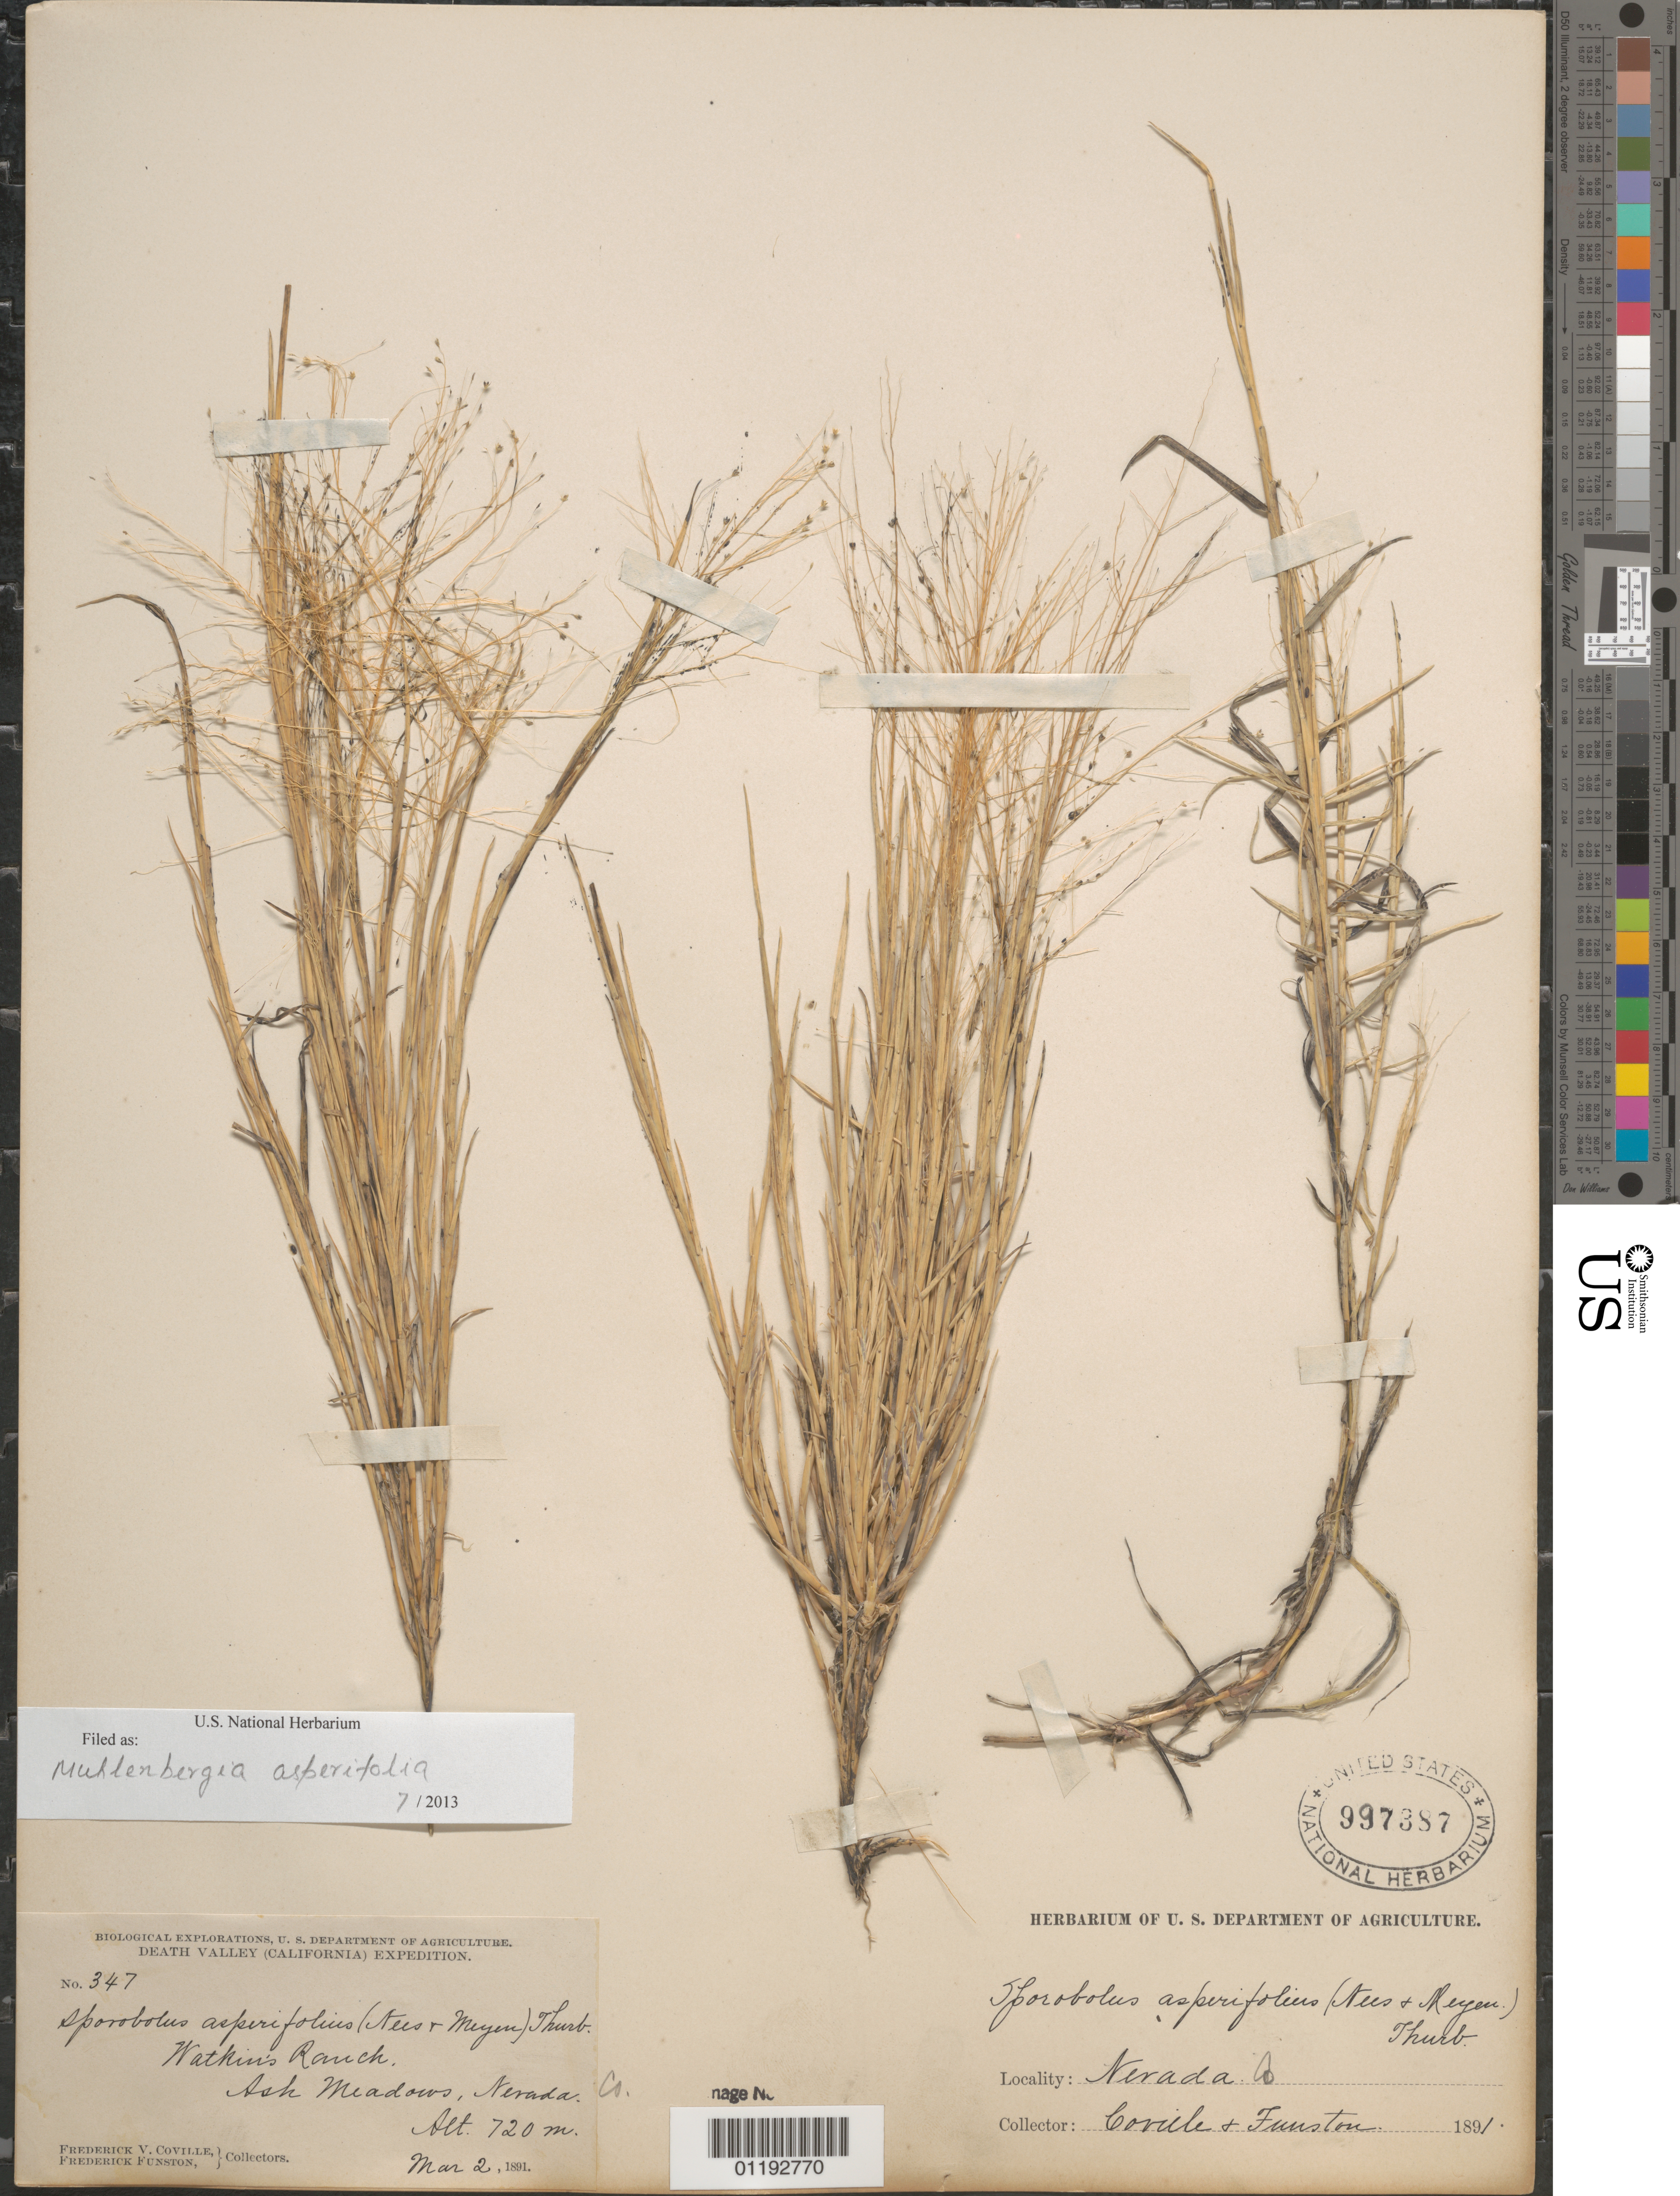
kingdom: Plantae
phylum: Tracheophyta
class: Liliopsida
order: Poales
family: Poaceae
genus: Muhlenbergia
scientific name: Muhlenbergia asperifolia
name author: (Nees & Meyen ex Trin.) Parodi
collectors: F. V. Coville & F. Funston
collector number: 347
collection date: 1891-03-02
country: United States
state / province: Nevada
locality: Watkins Ranch, Ash Meadows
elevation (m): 720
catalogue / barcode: US 997387